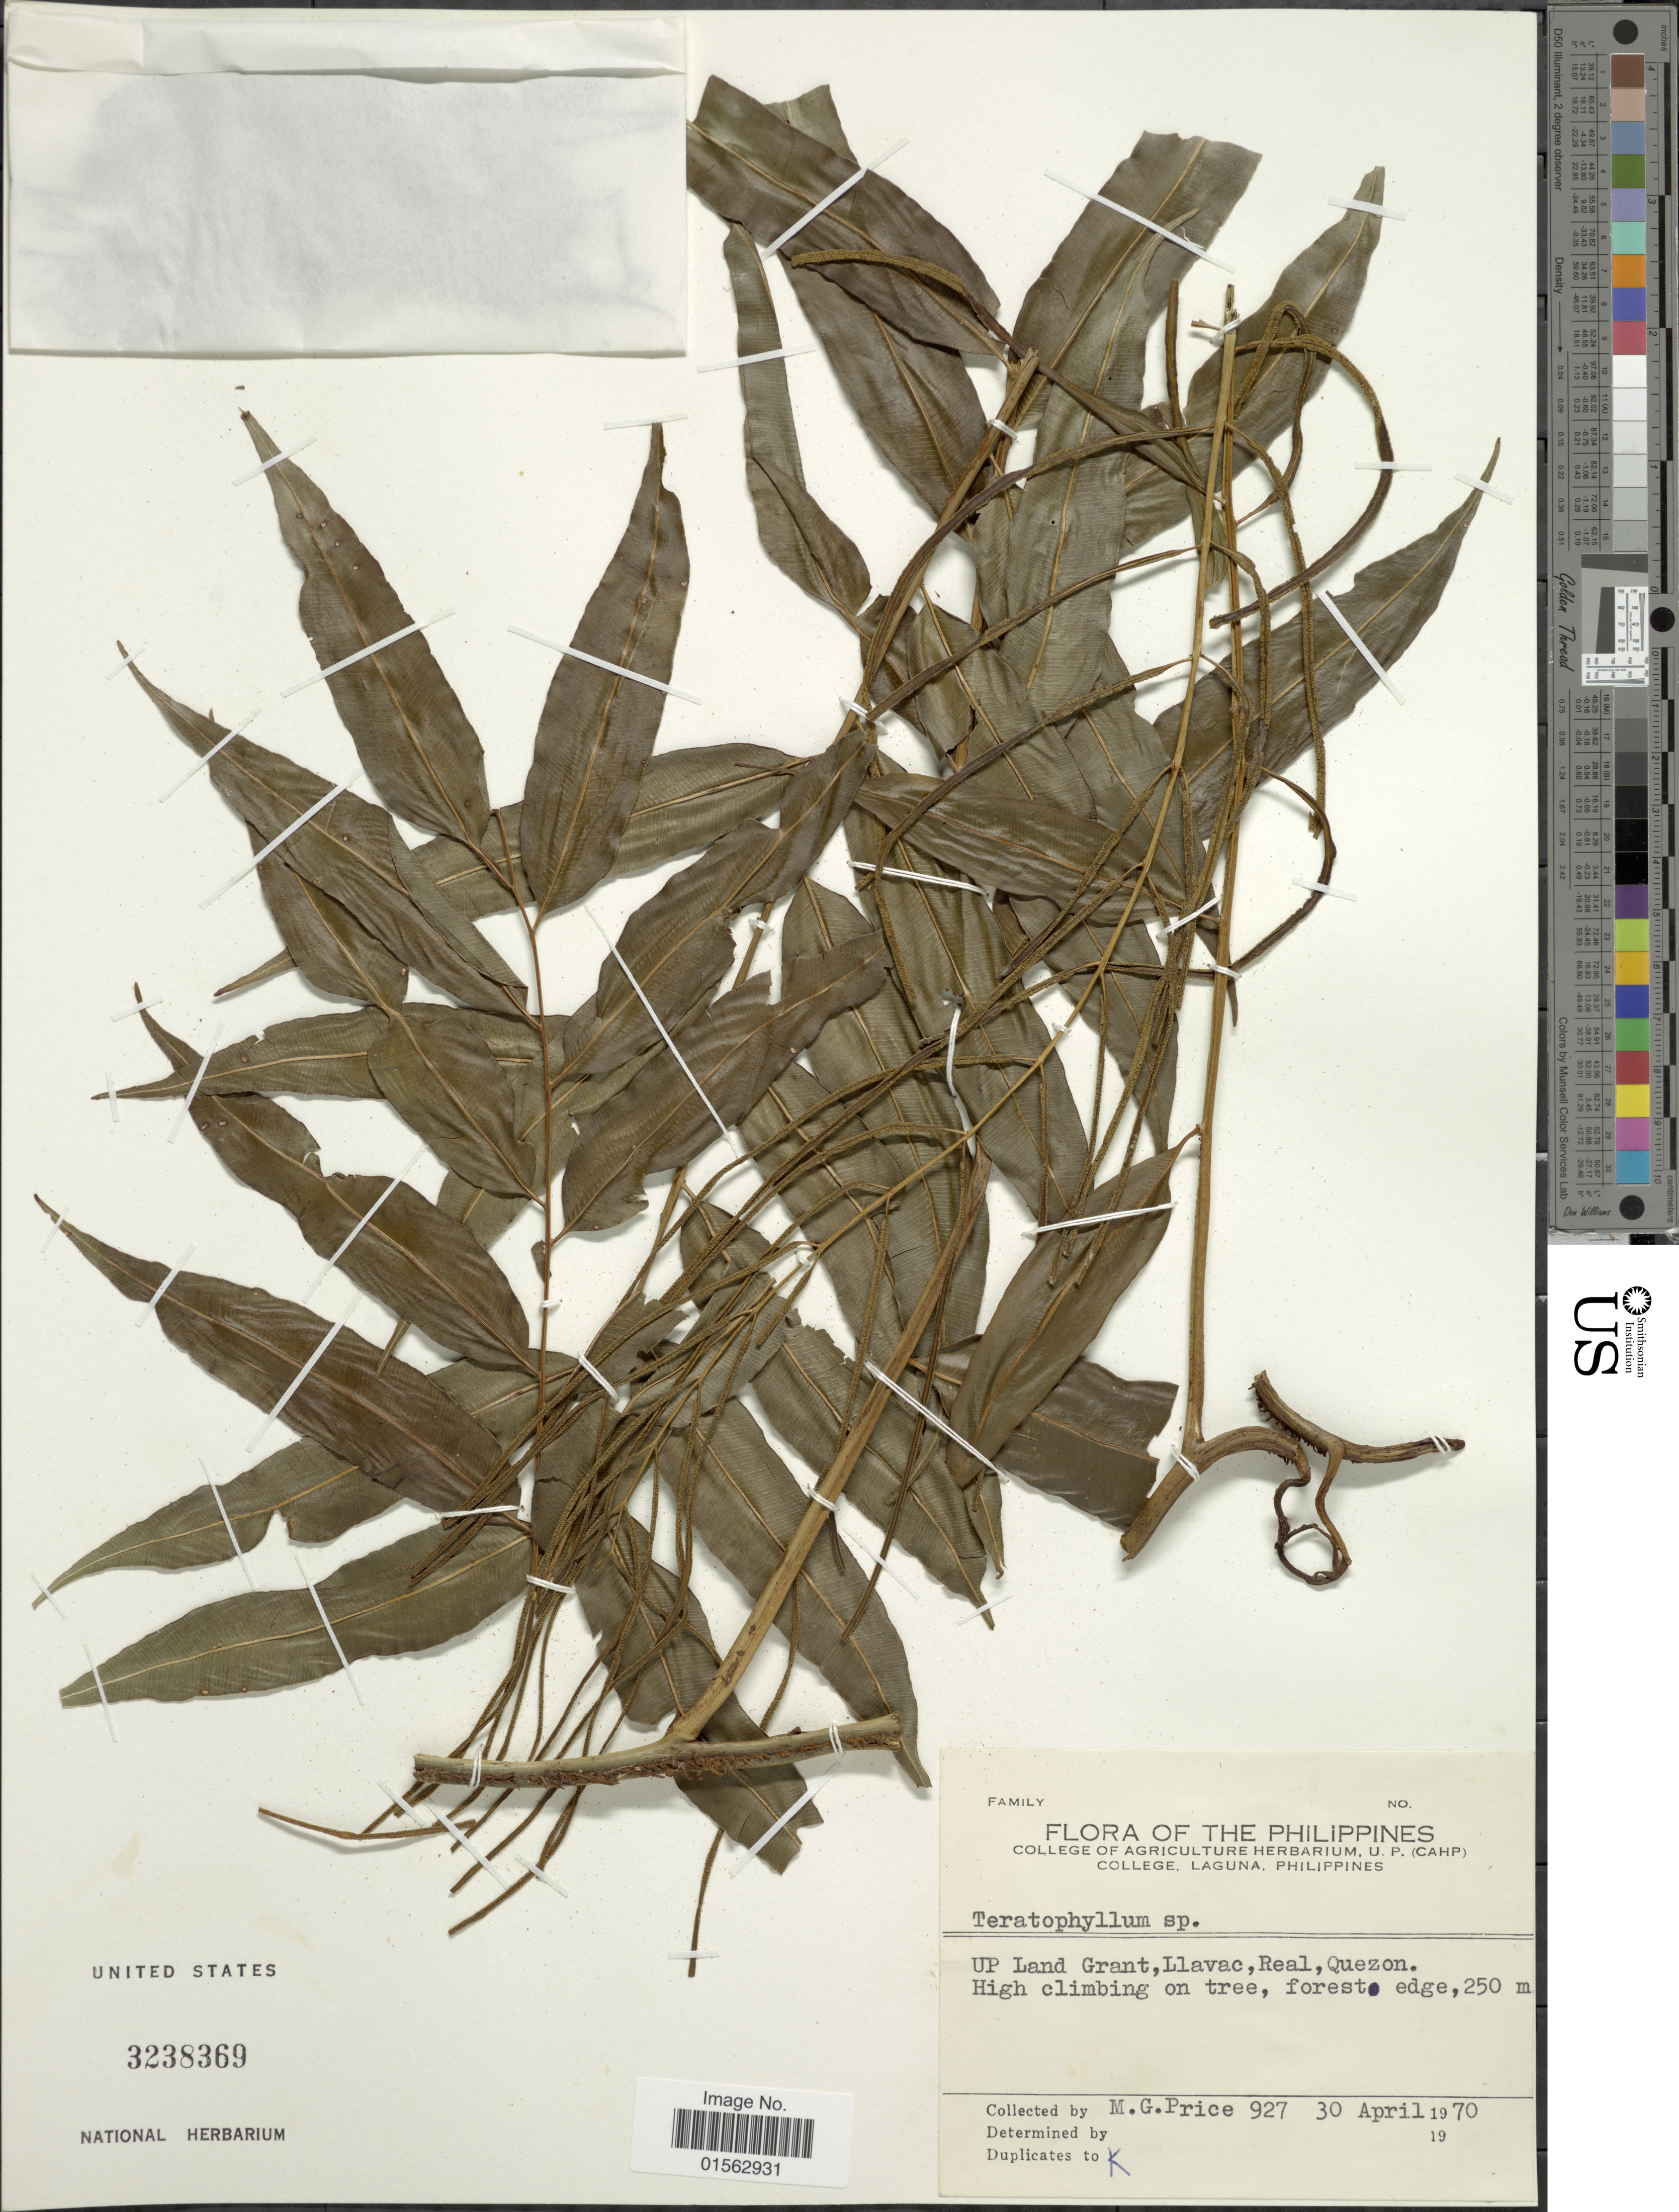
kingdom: Plantae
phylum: Tracheophyta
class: Polypodiopsida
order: Polypodiales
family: Dryopteridaceae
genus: Teratophyllum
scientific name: Teratophyllum sp.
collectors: M. G. Price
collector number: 927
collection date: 1970-04-30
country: Philippines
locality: Philippines, UP Land Grant, Llavac, Real, Quezon, High Climbing on tree, forest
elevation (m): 250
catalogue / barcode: US 3238369